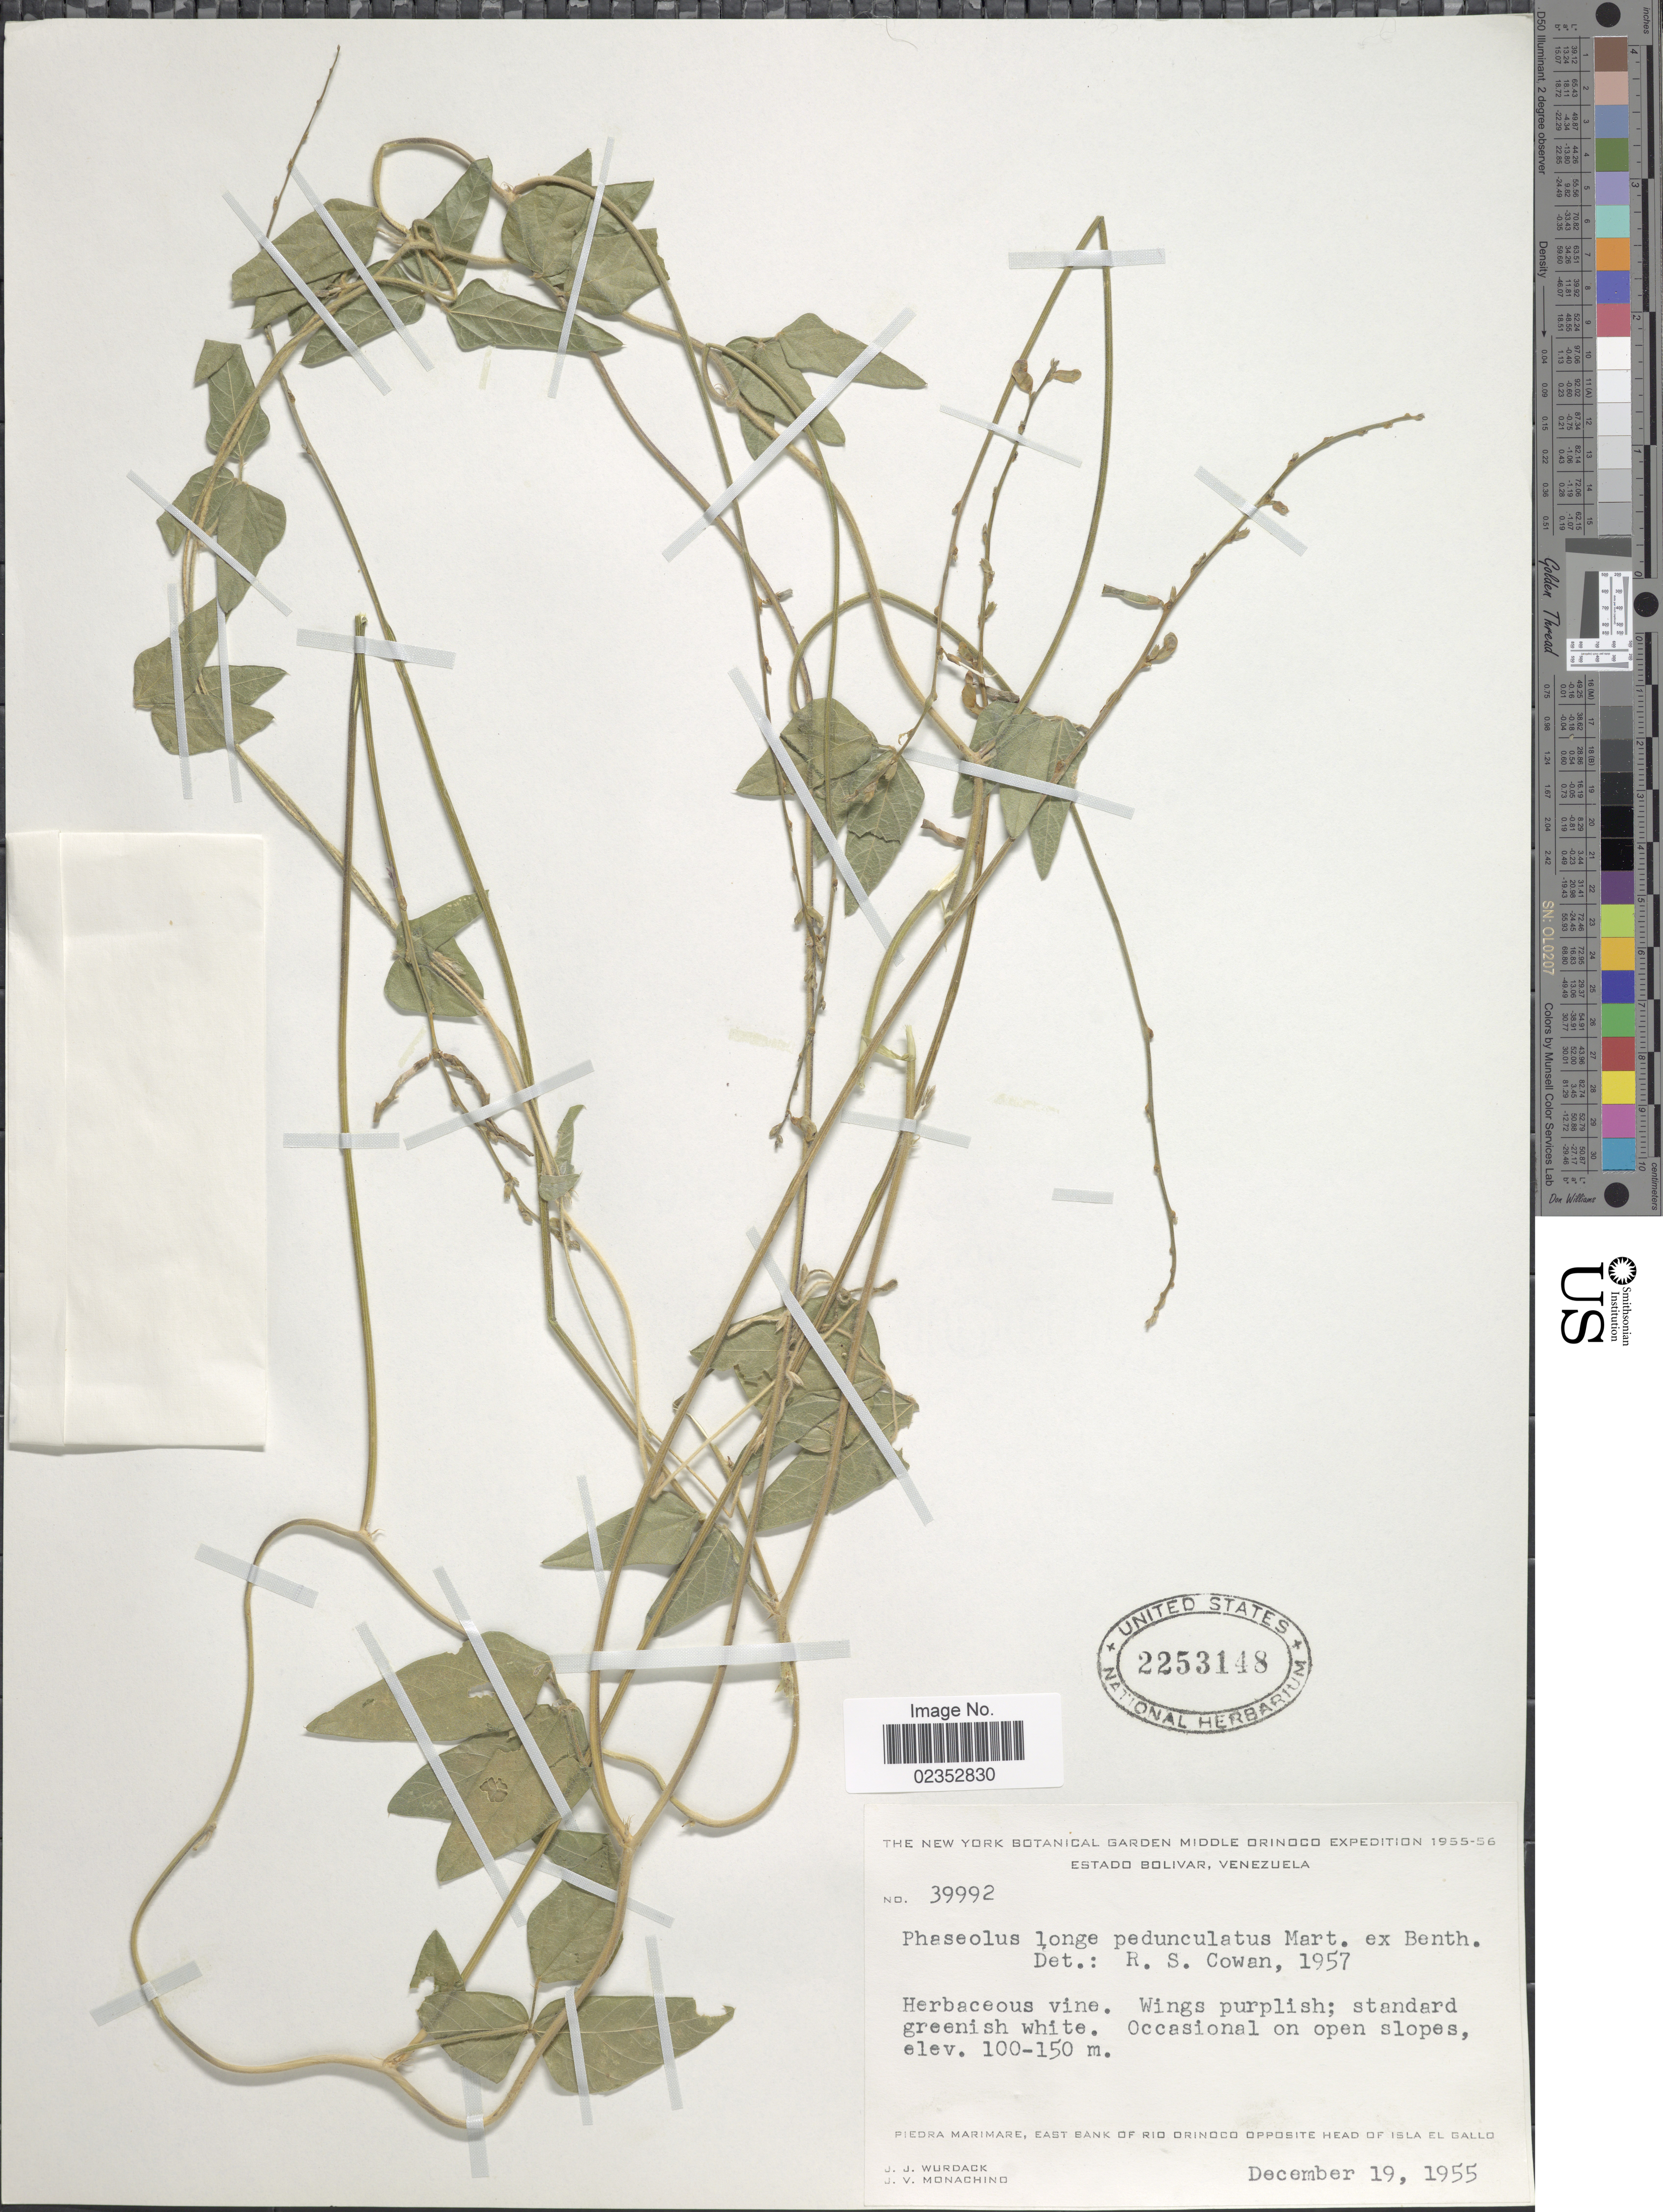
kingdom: Plantae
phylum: Tracheophyta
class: Magnoliopsida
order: Fabales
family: Fabaceae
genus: Macroptilium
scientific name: Macroptilium gracile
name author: (Poepp. ex Benth.) Urb.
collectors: J. J. Wurdack & J. V. Monachino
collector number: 39992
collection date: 1955-12-19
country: Venezuela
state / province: Bolivar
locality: Piedra Marimare, East bank of Rio Orinoco Opposite Head of Isla El Gallo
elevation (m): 100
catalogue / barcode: US 2253148